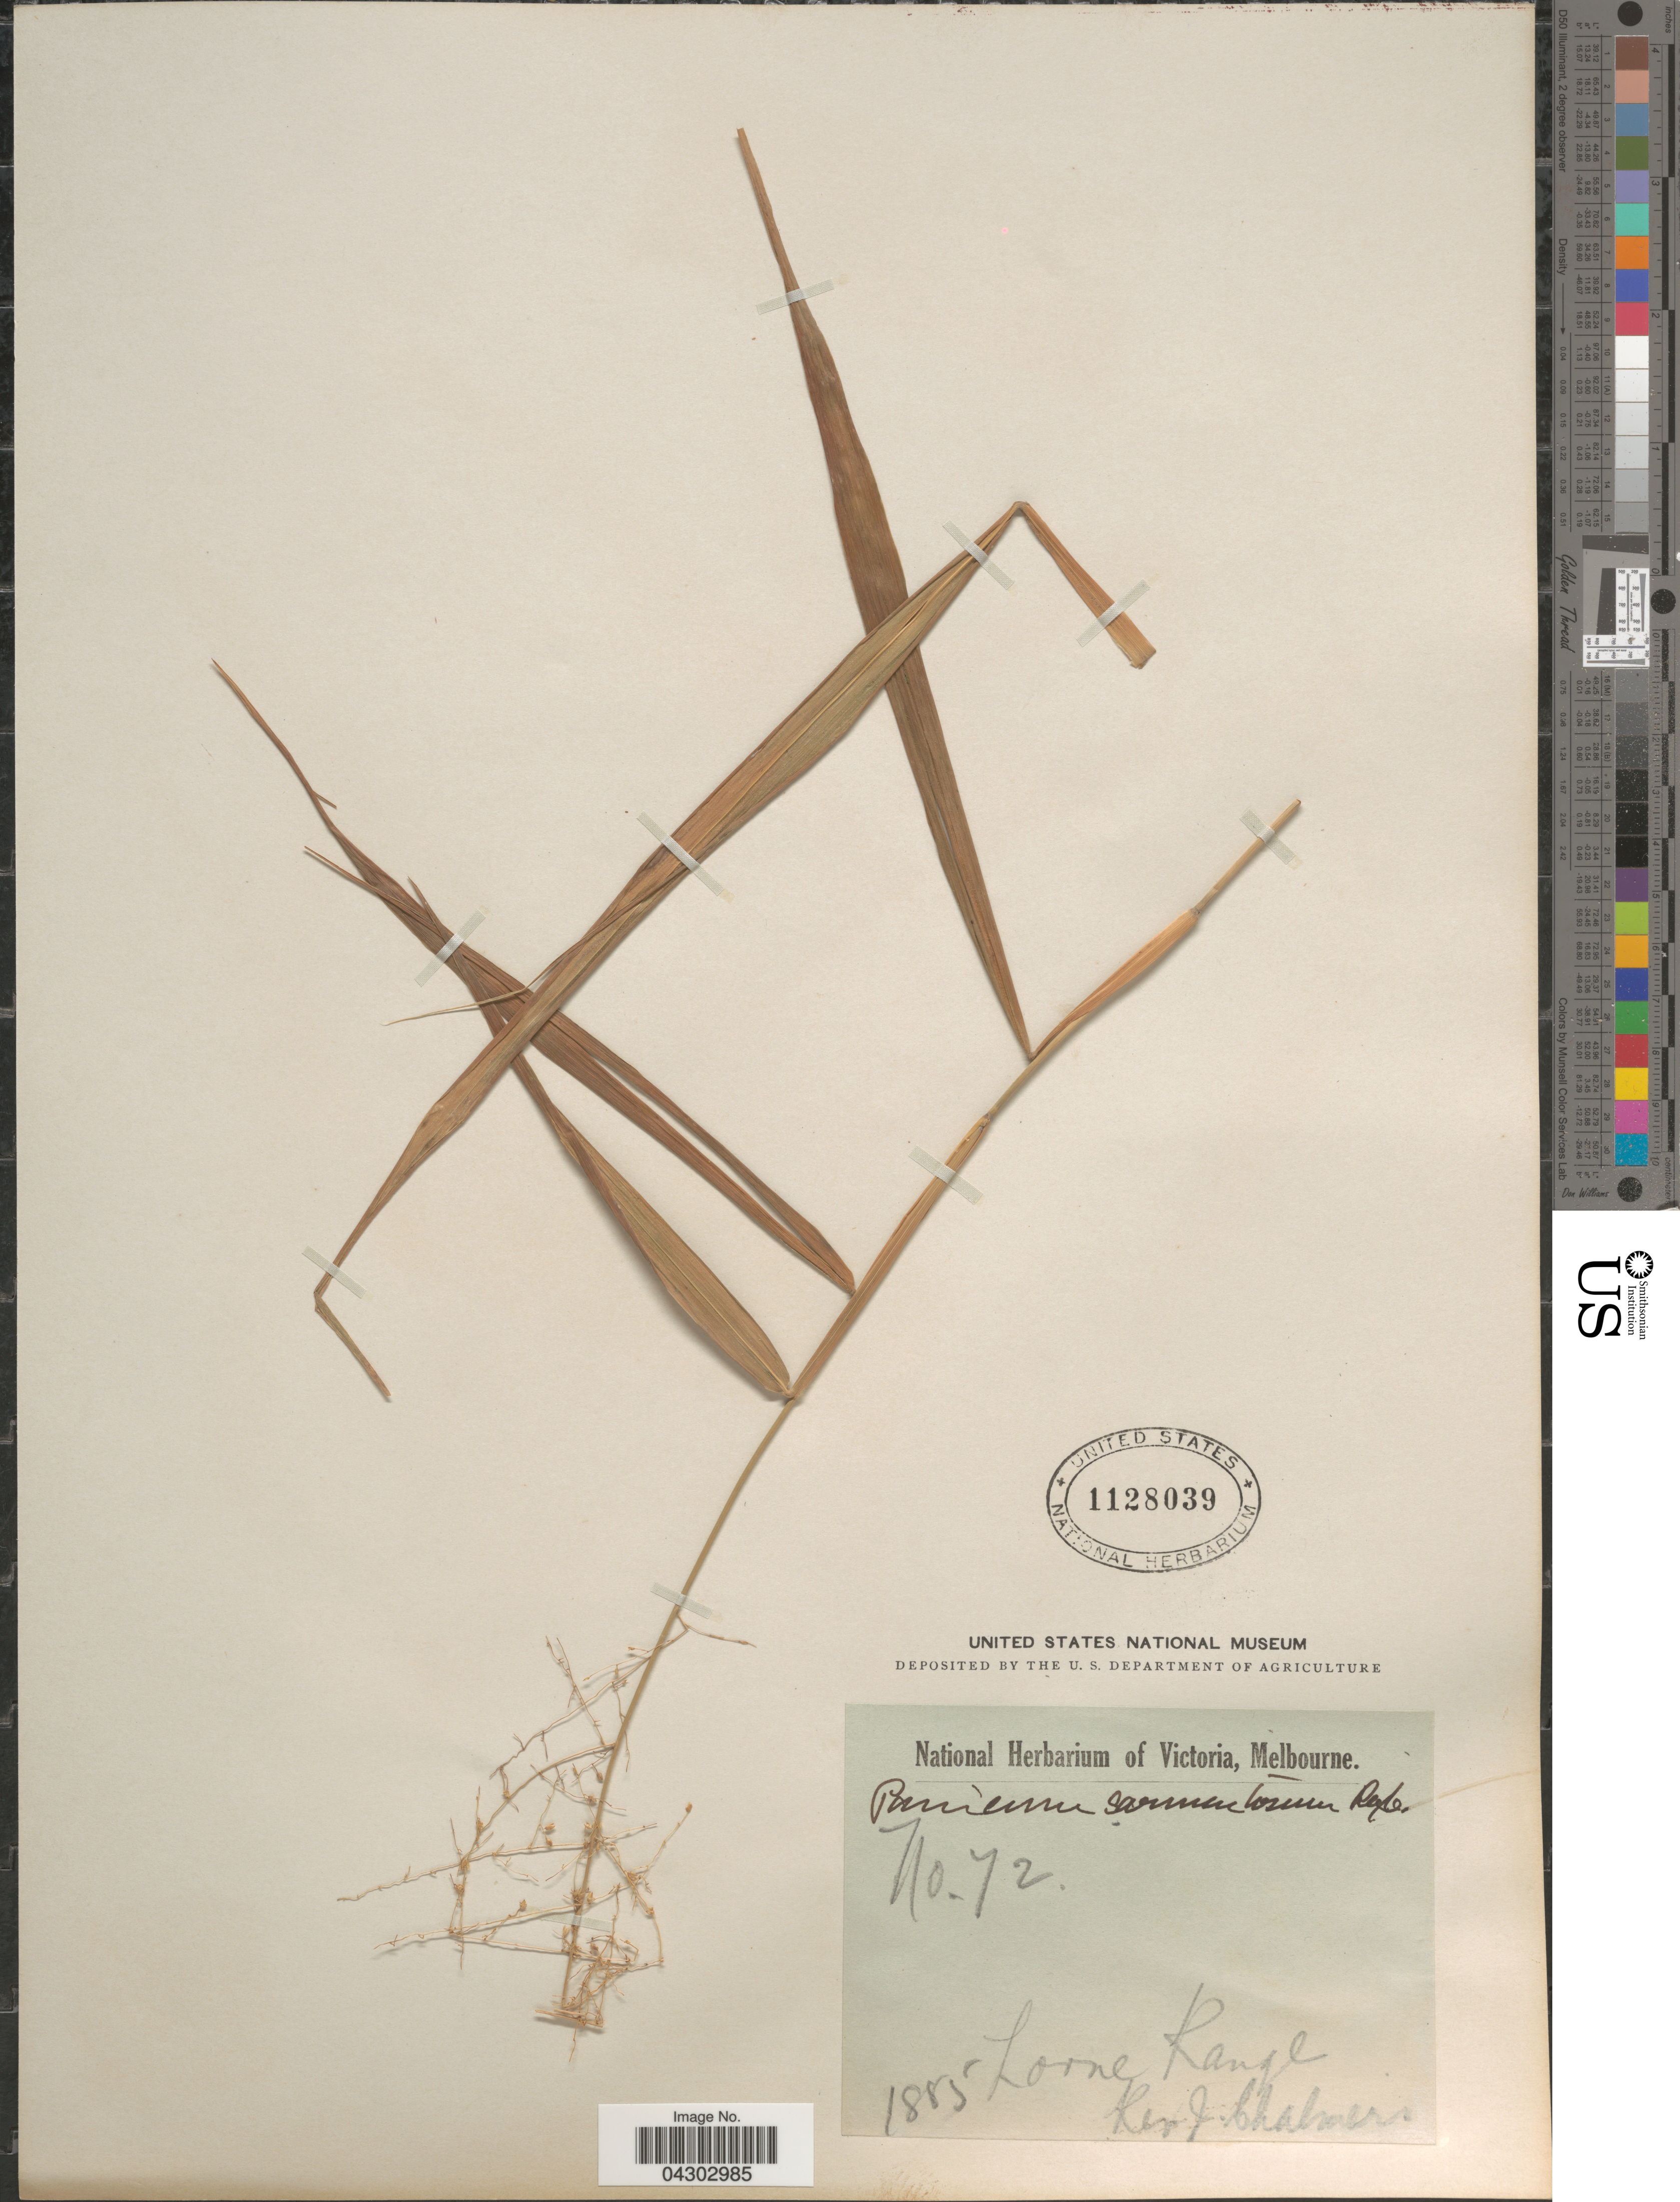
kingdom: Plantae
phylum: Tracheophyta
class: Liliopsida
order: Poales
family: Poaceae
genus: Panicum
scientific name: Panicum sarmentosum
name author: Roxb.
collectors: J. Chalmers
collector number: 72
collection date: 1885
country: Australia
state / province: Victoria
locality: Lorne Range.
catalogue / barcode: US 1128039